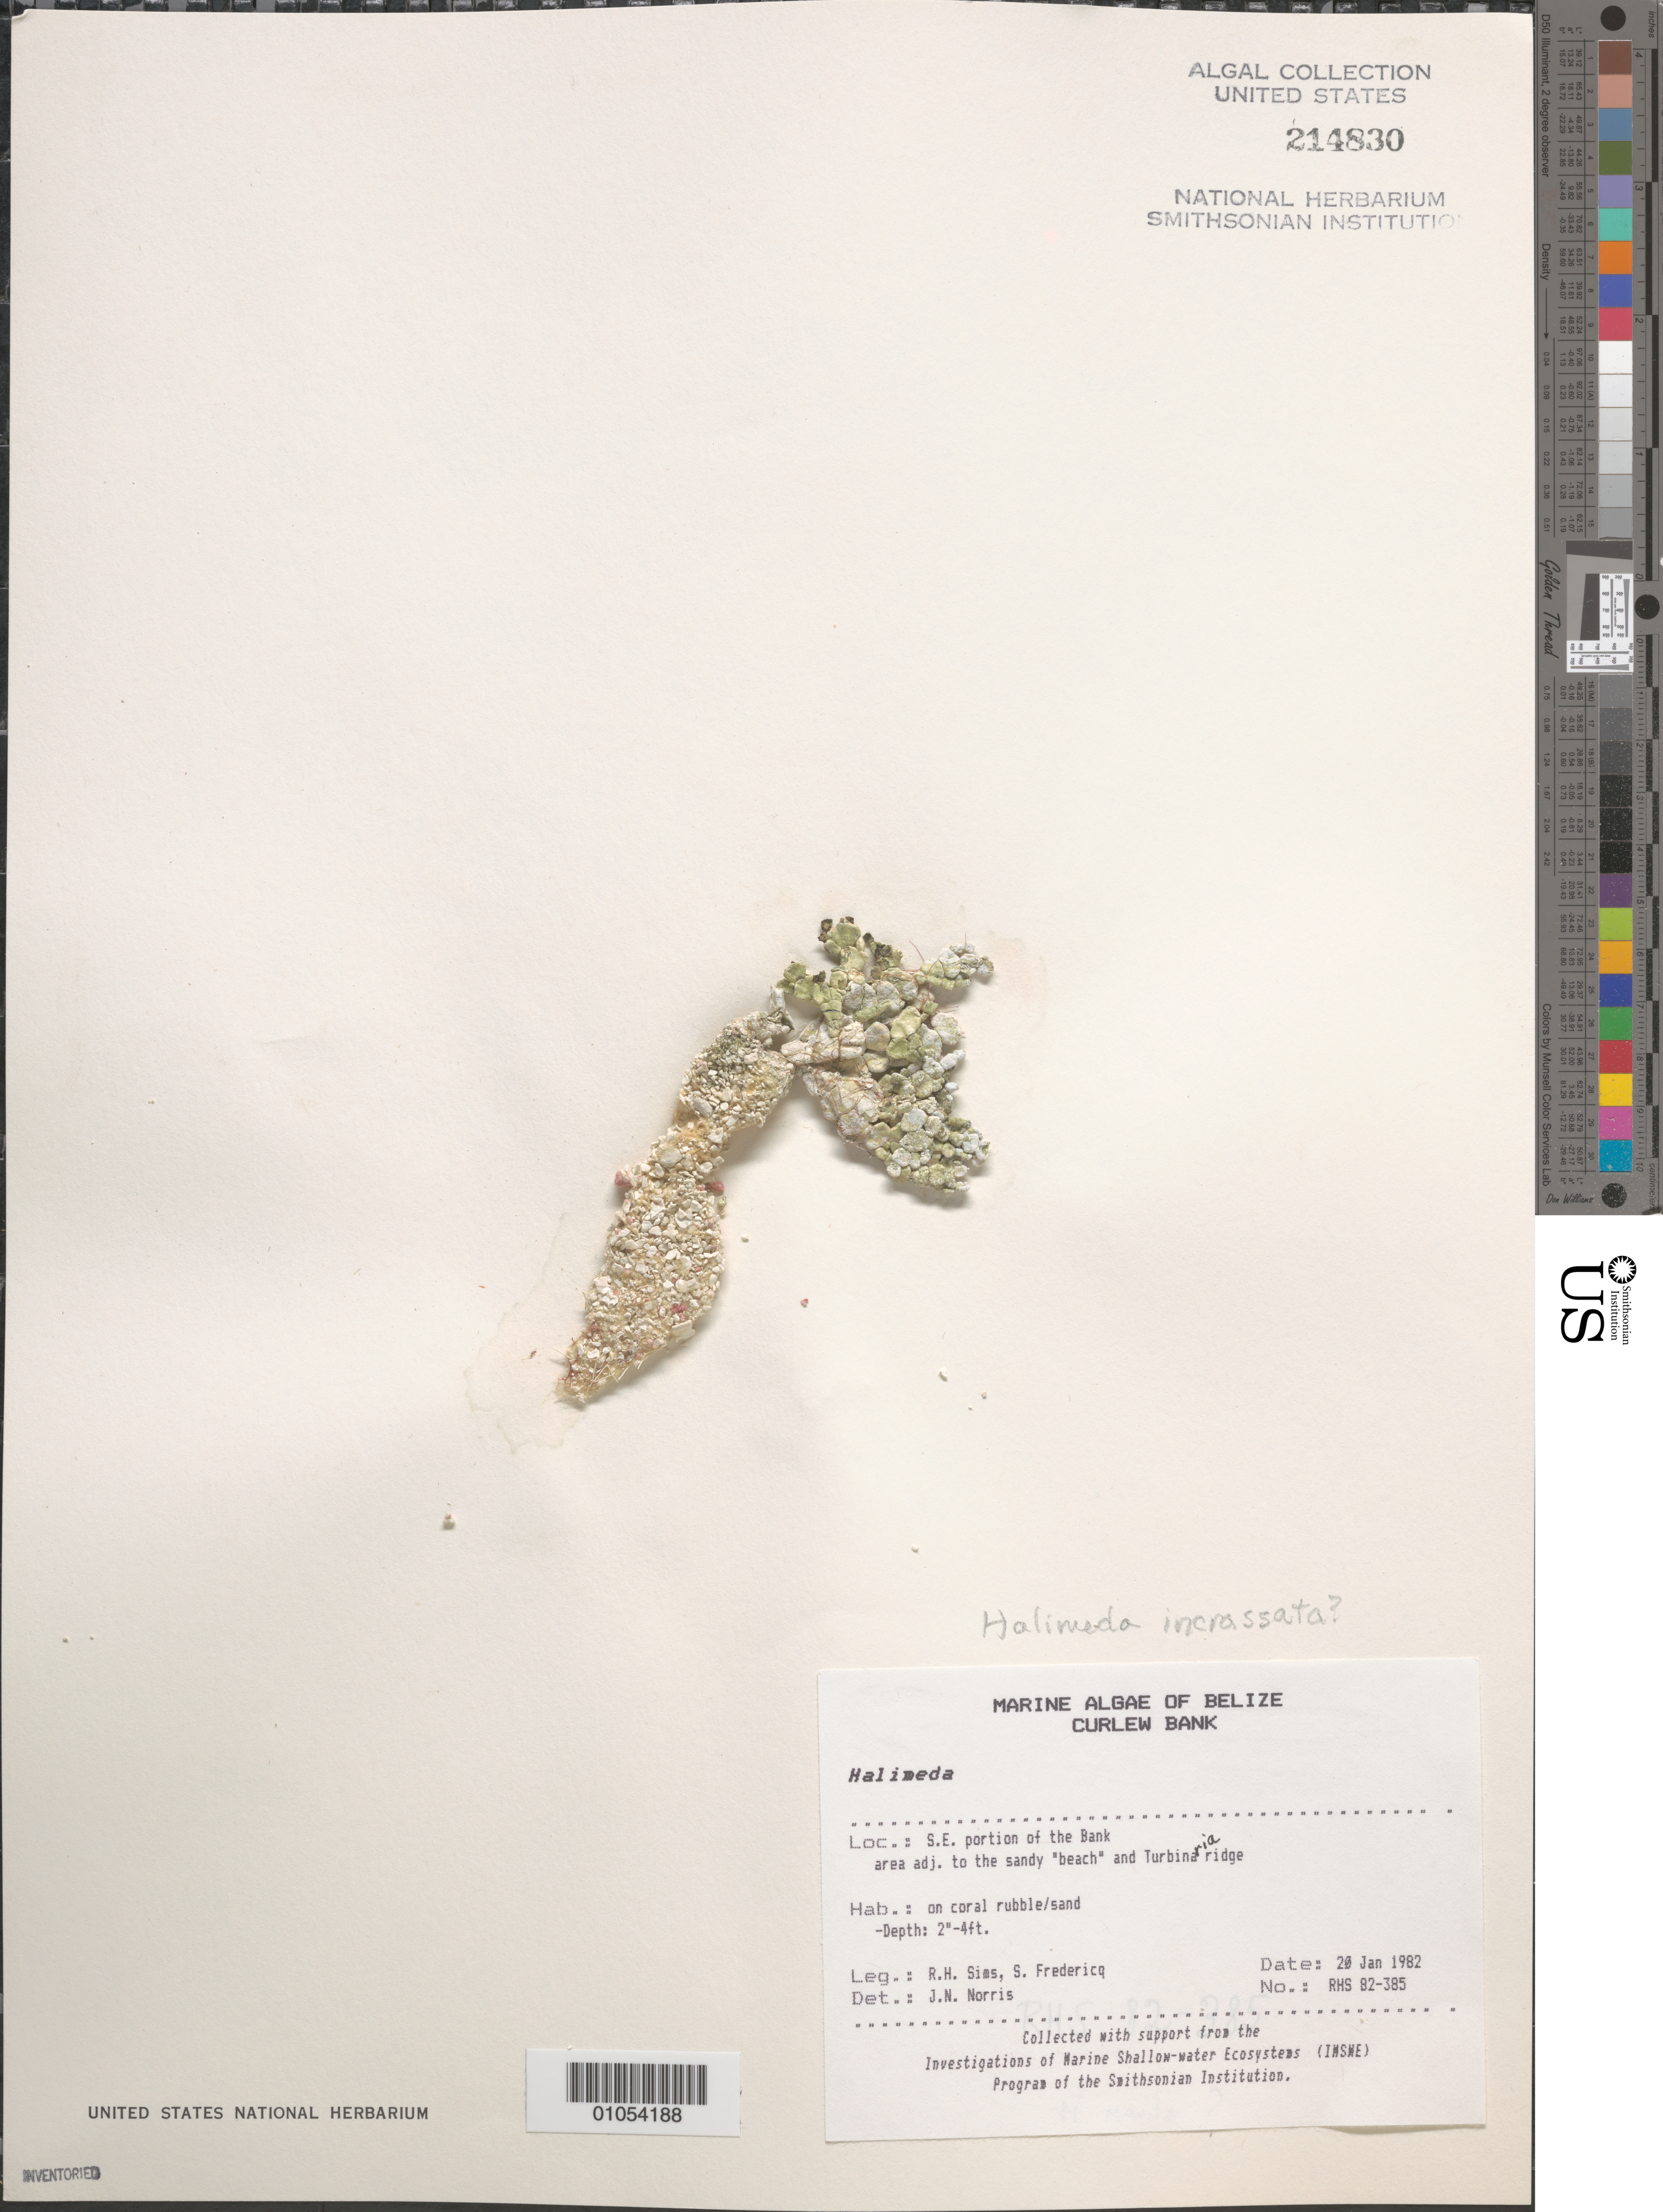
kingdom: Plantae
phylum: Chlorophyta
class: Ulvophyceae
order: Bryopsidales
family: Halimedaceae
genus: Halimeda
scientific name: Halimeda incrassata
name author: (J. Ellis) J.V.Lamouroux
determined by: Norris, James N.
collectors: R. H. Sims & S. Fredericq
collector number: RHS 82-385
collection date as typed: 20 Jan 1982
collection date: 1982-01-20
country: Belize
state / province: Stann Creek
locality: Curlew Bank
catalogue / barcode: US 214830